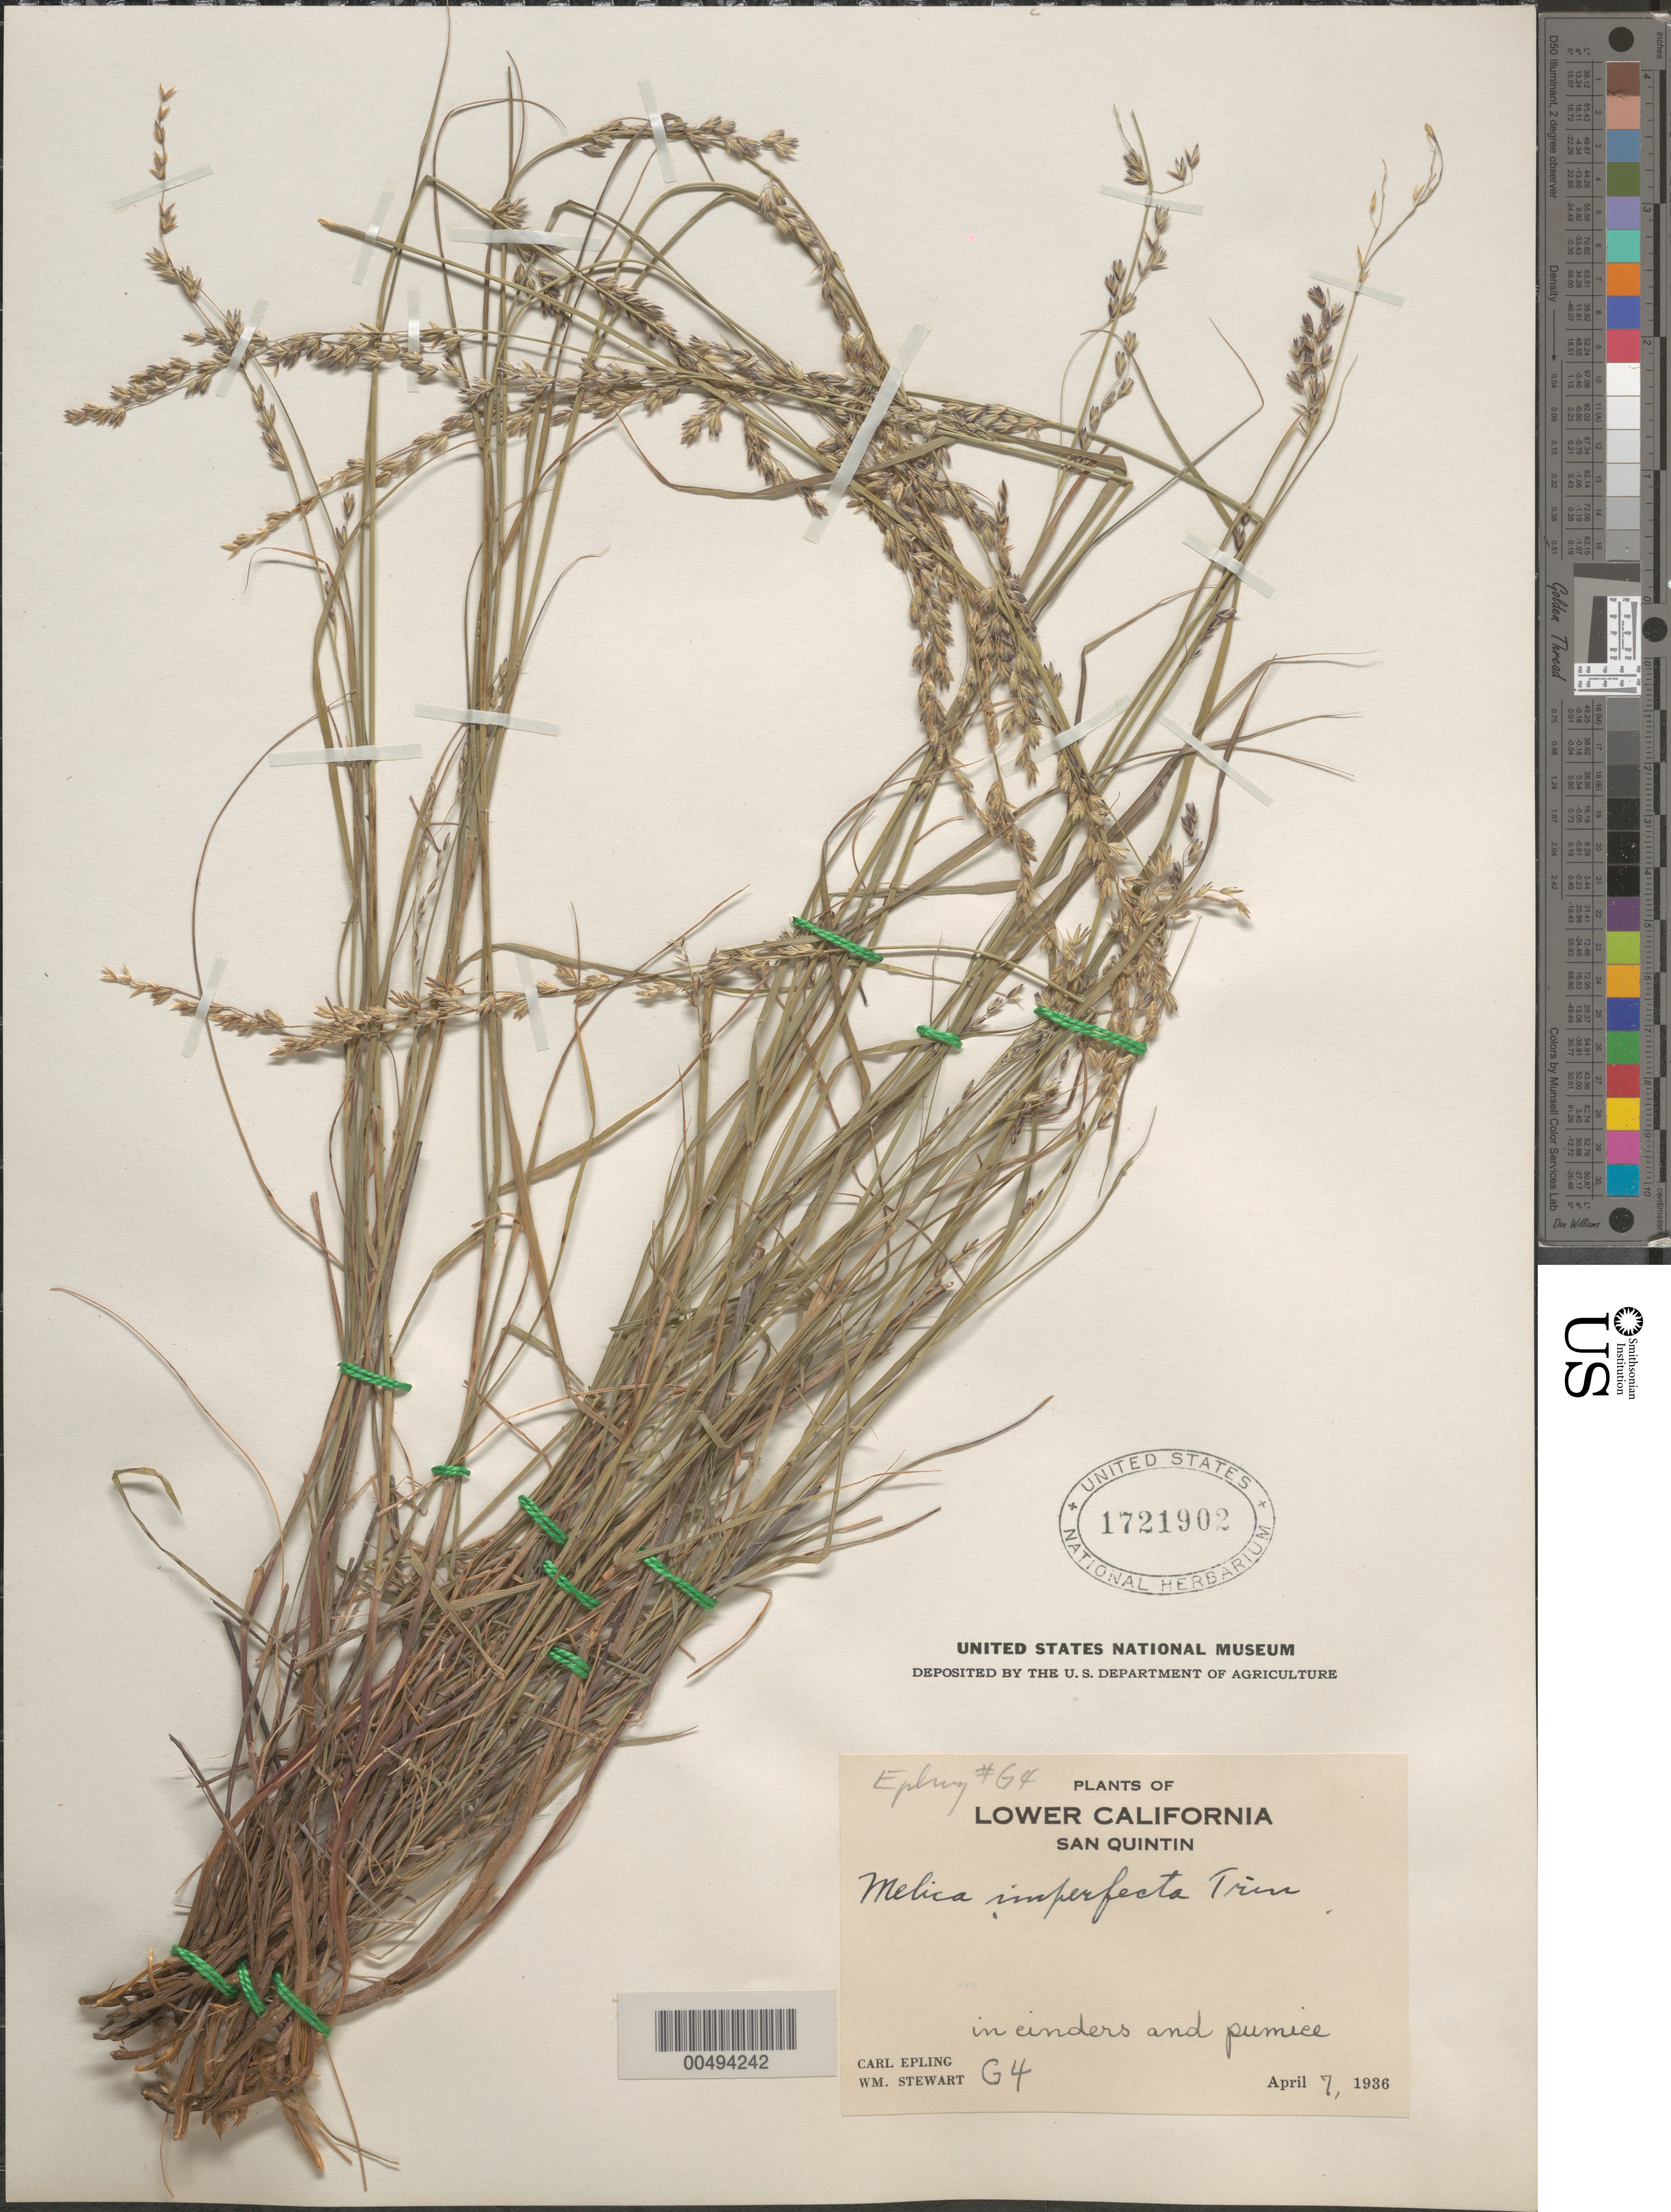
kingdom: Plantae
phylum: Tracheophyta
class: Liliopsida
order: Poales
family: Poaceae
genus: Melica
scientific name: Melica imperfecta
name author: Trin.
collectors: C. C. Epling & W. Stewart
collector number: G4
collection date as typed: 7 Apr 1936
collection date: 1936-04-07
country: Mexico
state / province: Baja California Norte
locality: San Quintin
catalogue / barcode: US 1721902